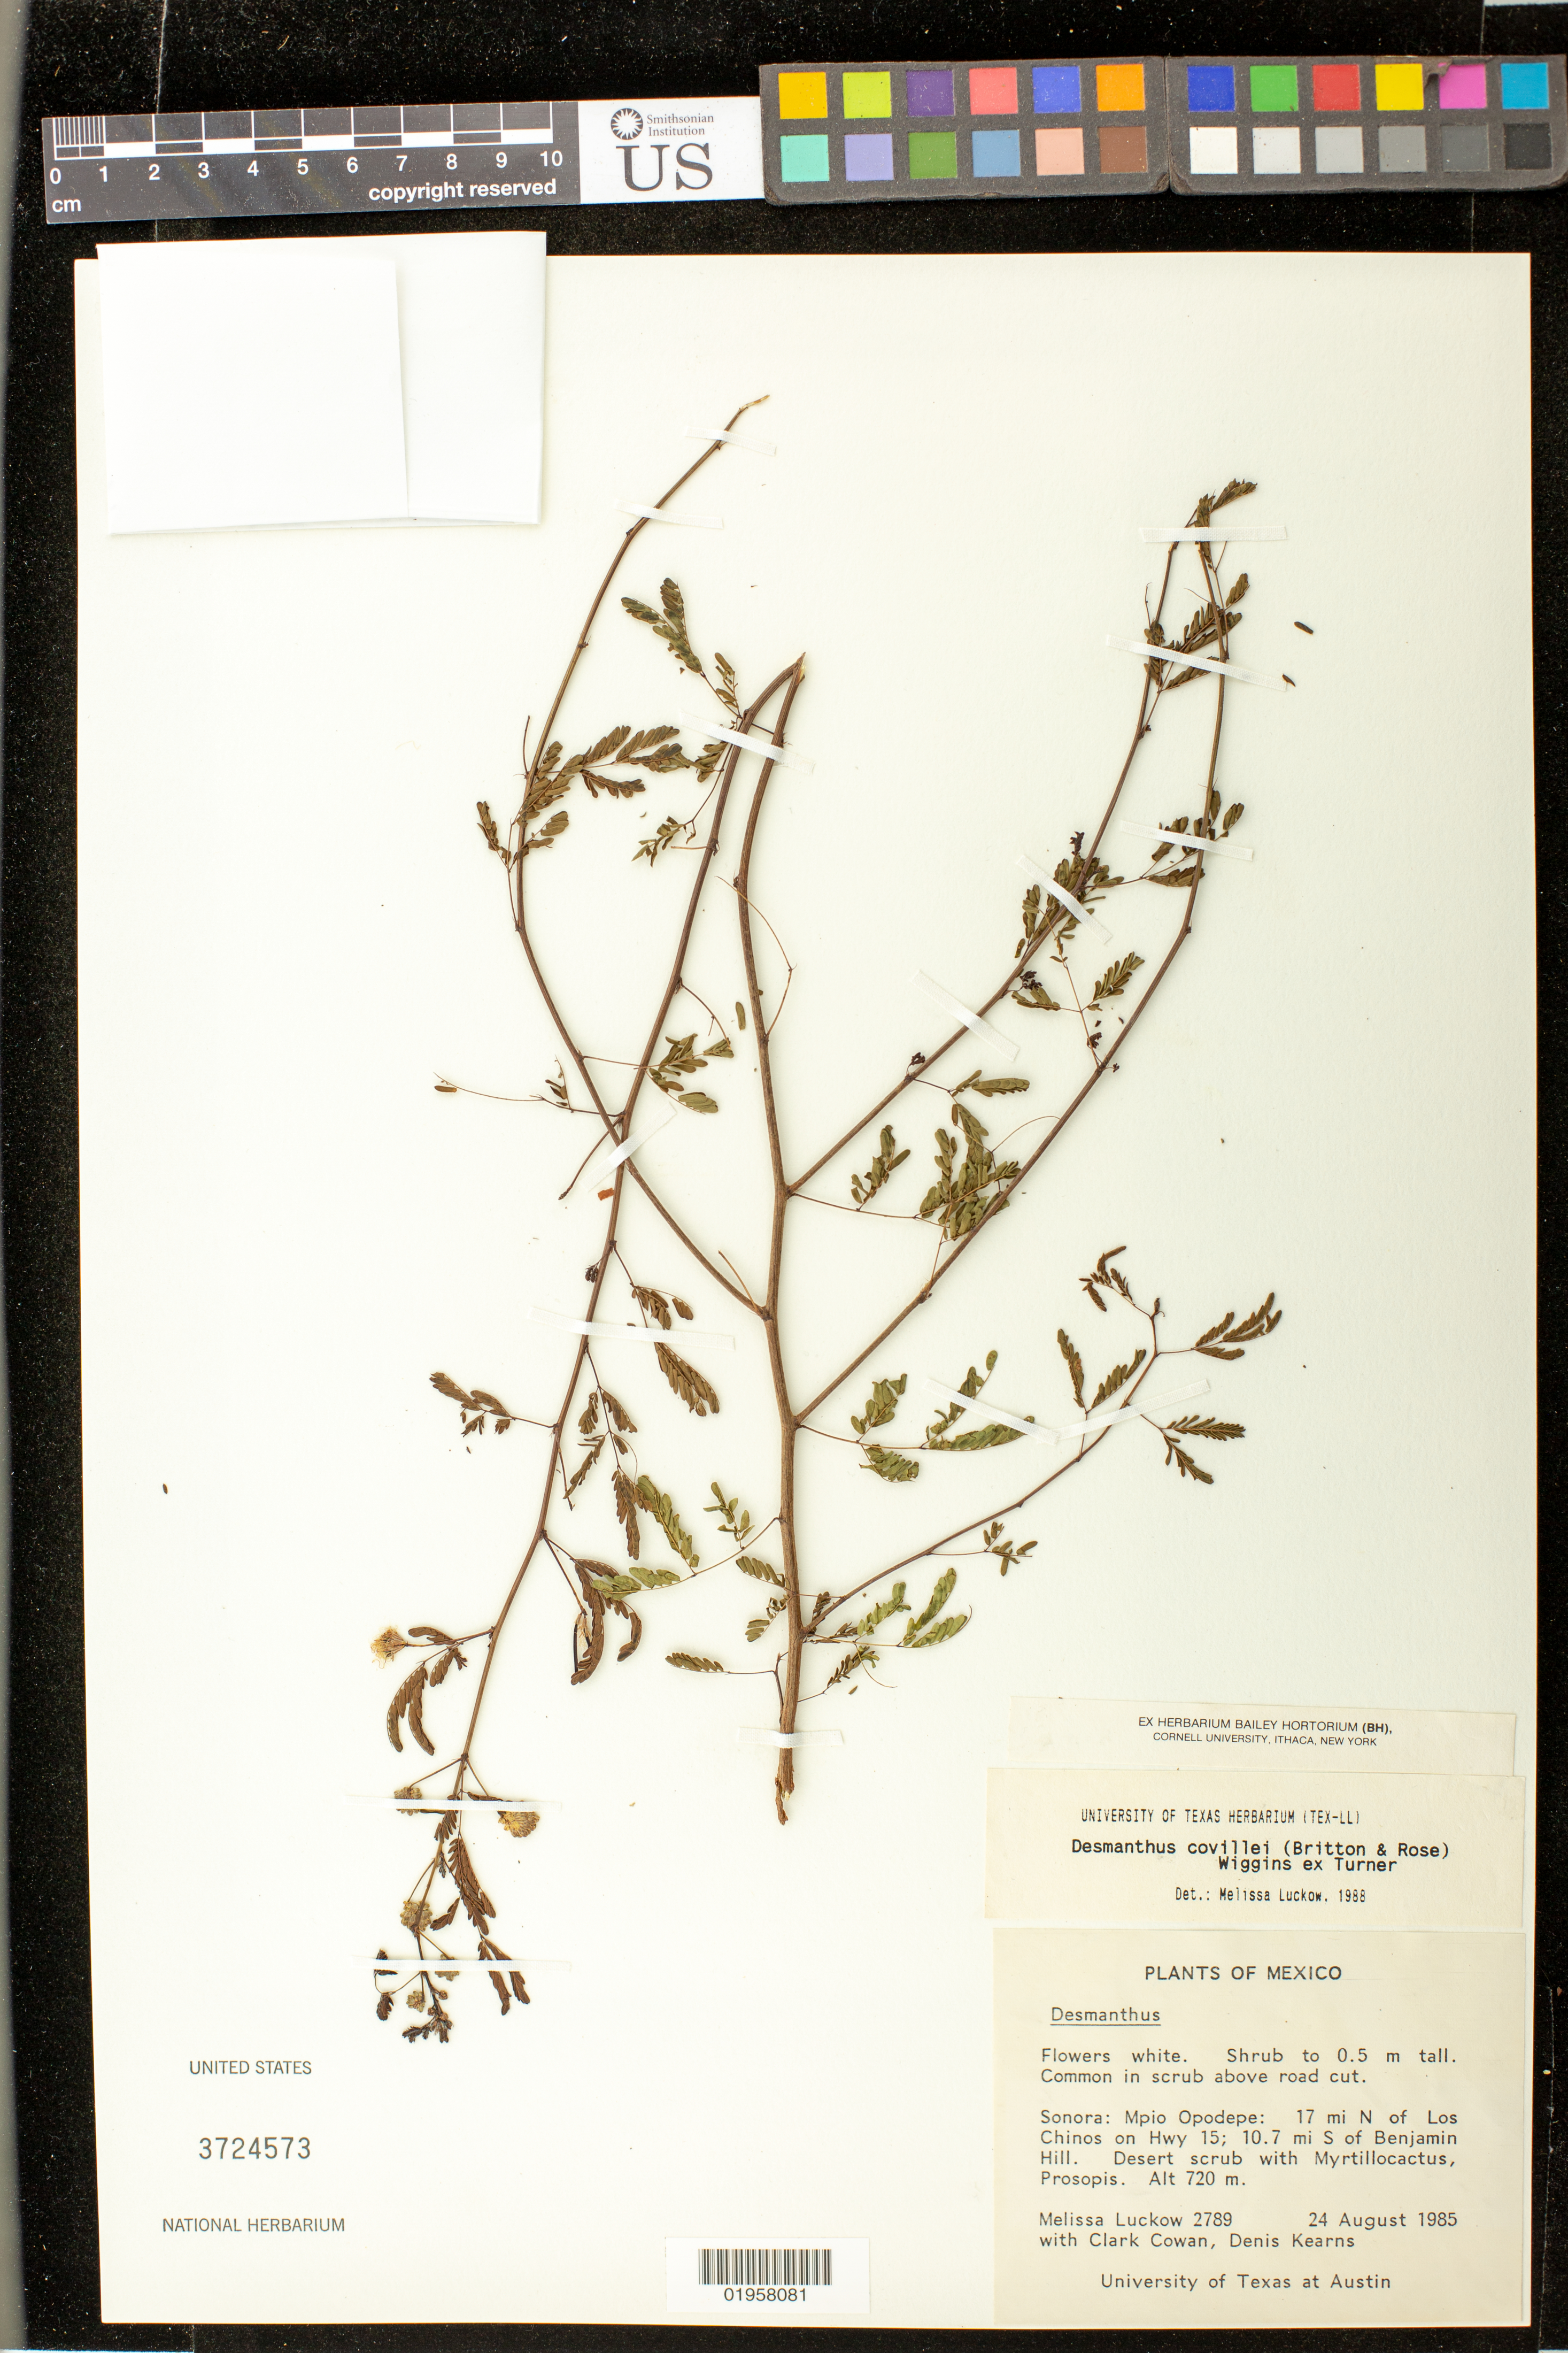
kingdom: Plantae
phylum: Tracheophyta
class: Magnoliopsida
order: Fabales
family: Fabaceae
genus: Desmanthus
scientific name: Desmanthus covillei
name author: (Britton) Wiggins ex B.L. Turner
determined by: Luckow, M. A.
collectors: M. A. Luckow, C. P. Cowan & D. Kearns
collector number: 2789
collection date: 1985-08-24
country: Mexico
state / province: Sonora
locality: Mpio Opodepe: 17 miles N of Los Chinos on Hwy 15; 10.7 miles S of Benjamin Hill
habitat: Desert scrub with Myrtillocactus, Prosopis. Common in scrub above road cut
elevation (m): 720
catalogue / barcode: US 3724573